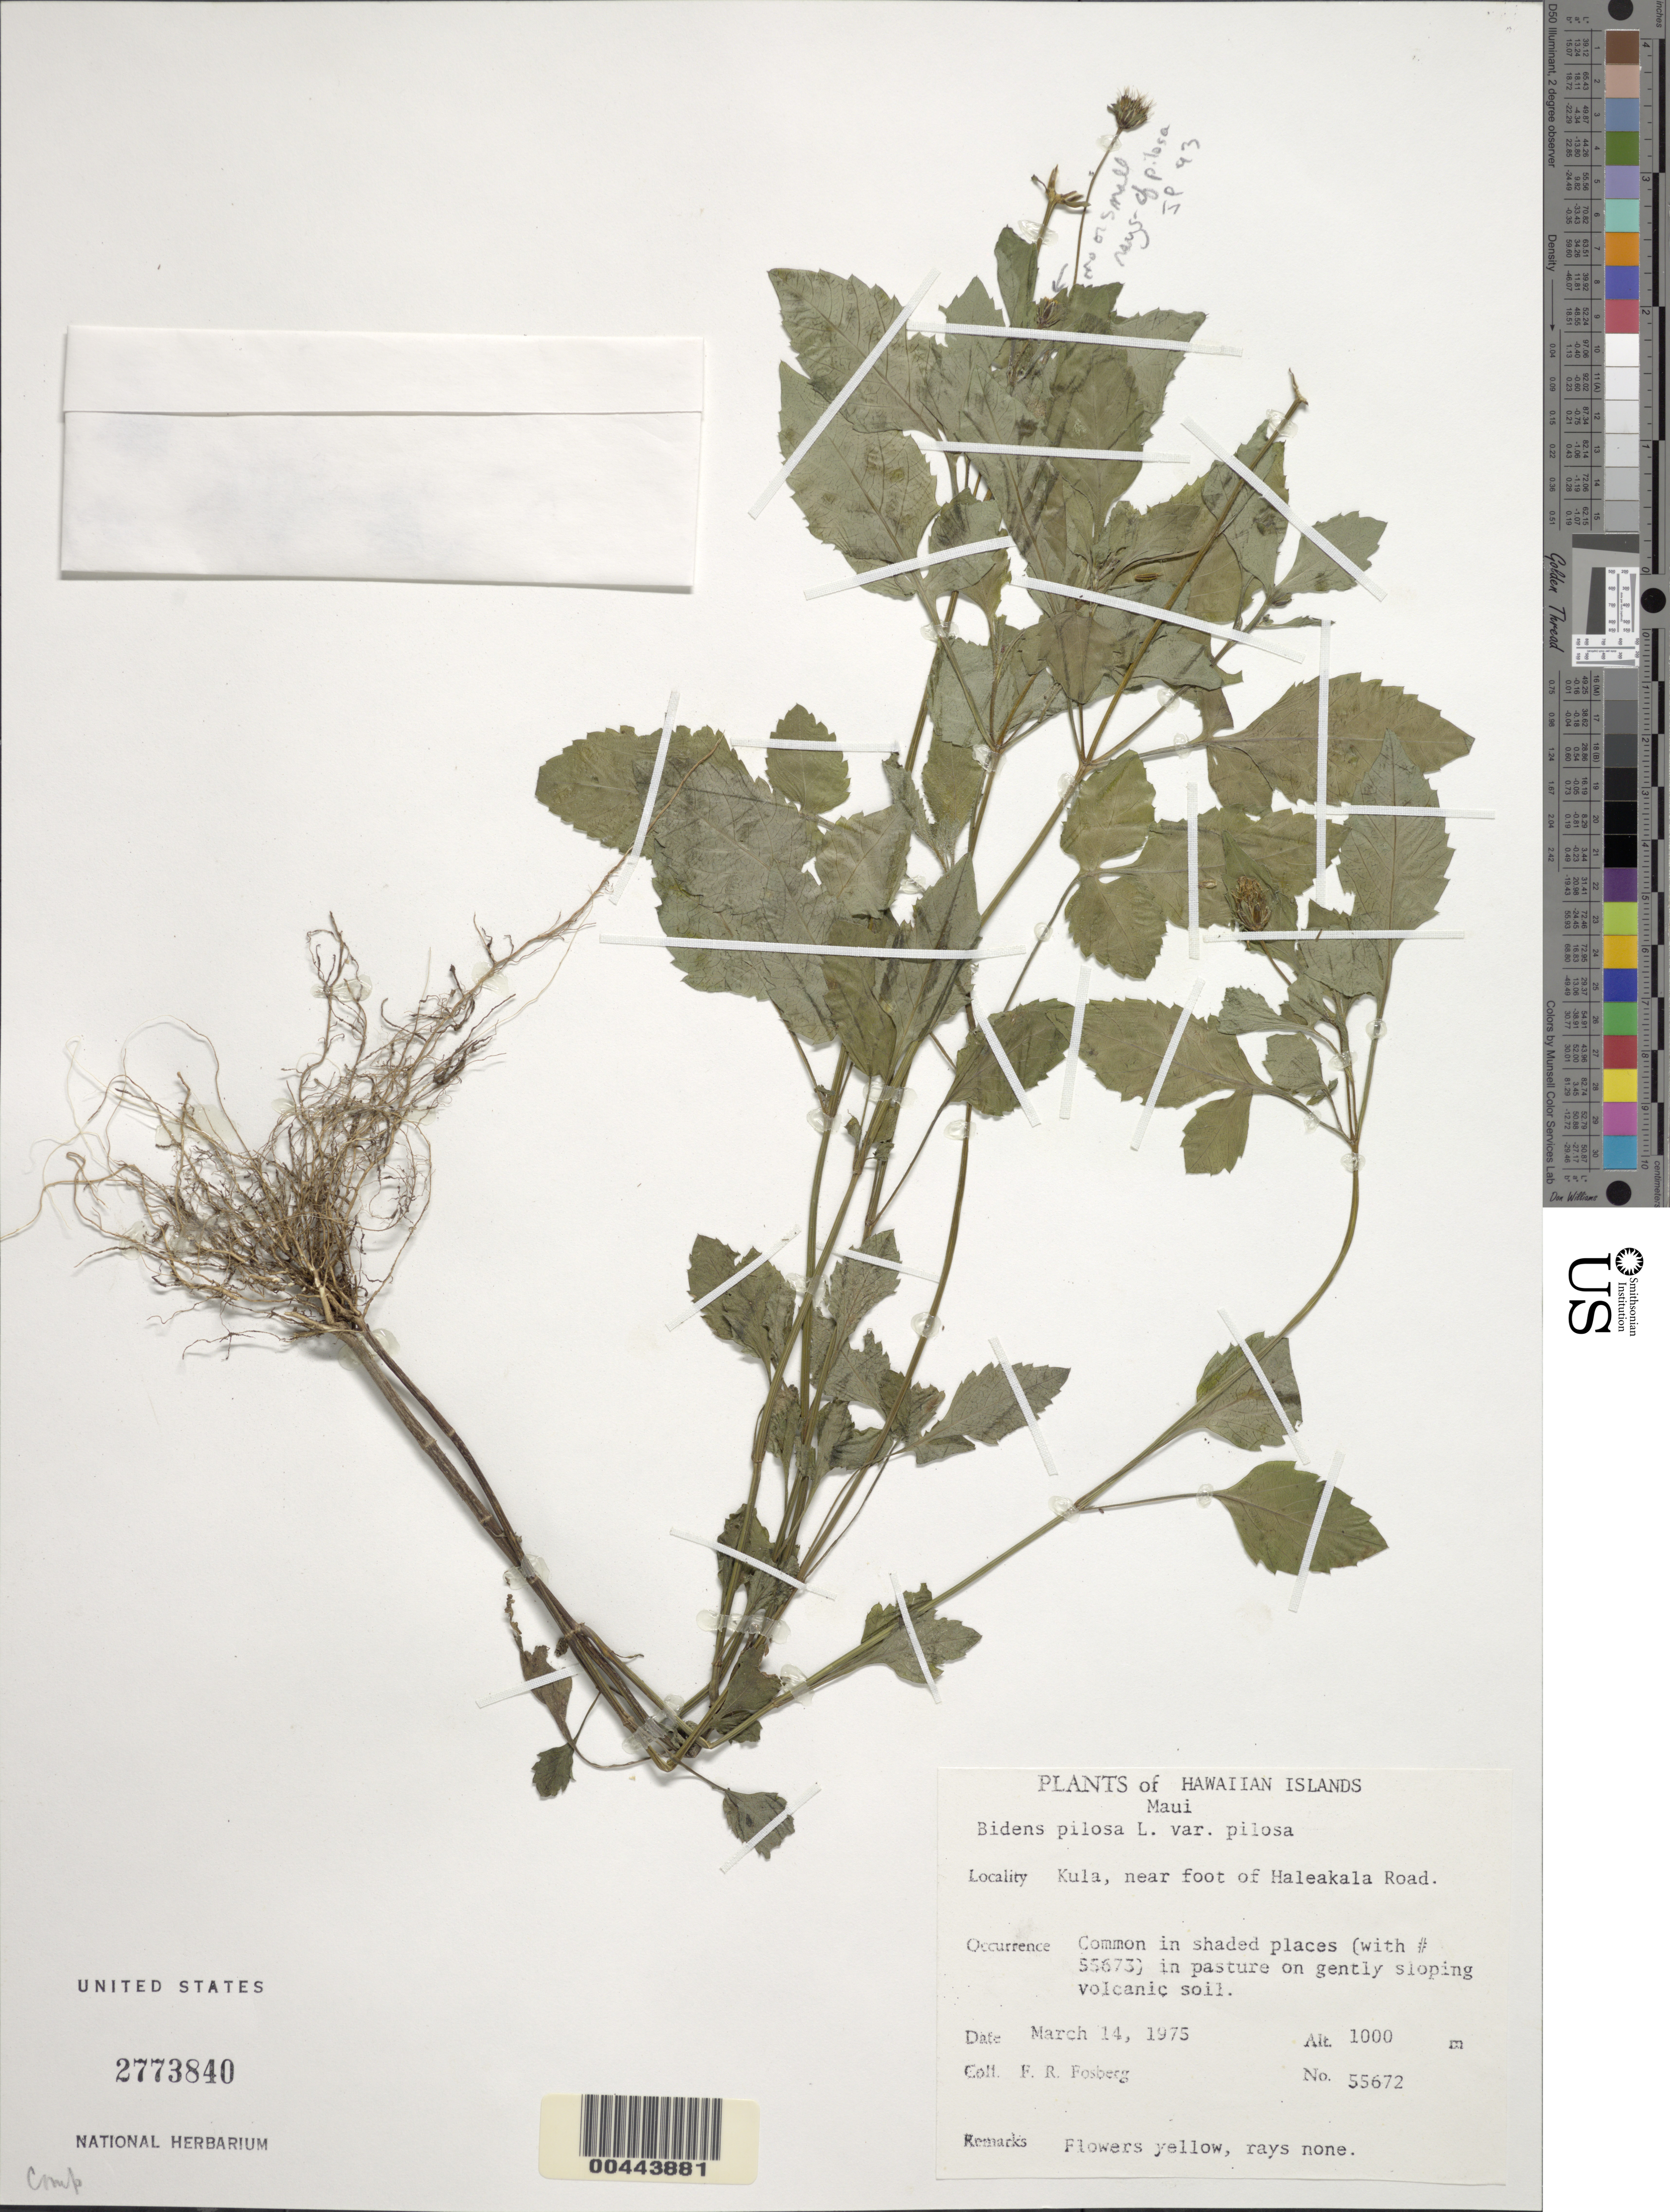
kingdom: Plantae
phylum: Tracheophyta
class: Magnoliopsida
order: Asterales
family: Asteraceae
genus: Bidens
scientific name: Bidens pilosa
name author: L.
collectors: F. R. Fosberg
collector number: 55672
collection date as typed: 14 Mar 1975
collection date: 1975-03-14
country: United States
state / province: Hawaii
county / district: Maui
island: Maui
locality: Kula, near foot of Haleakala Road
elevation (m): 1000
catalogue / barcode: US 2773840